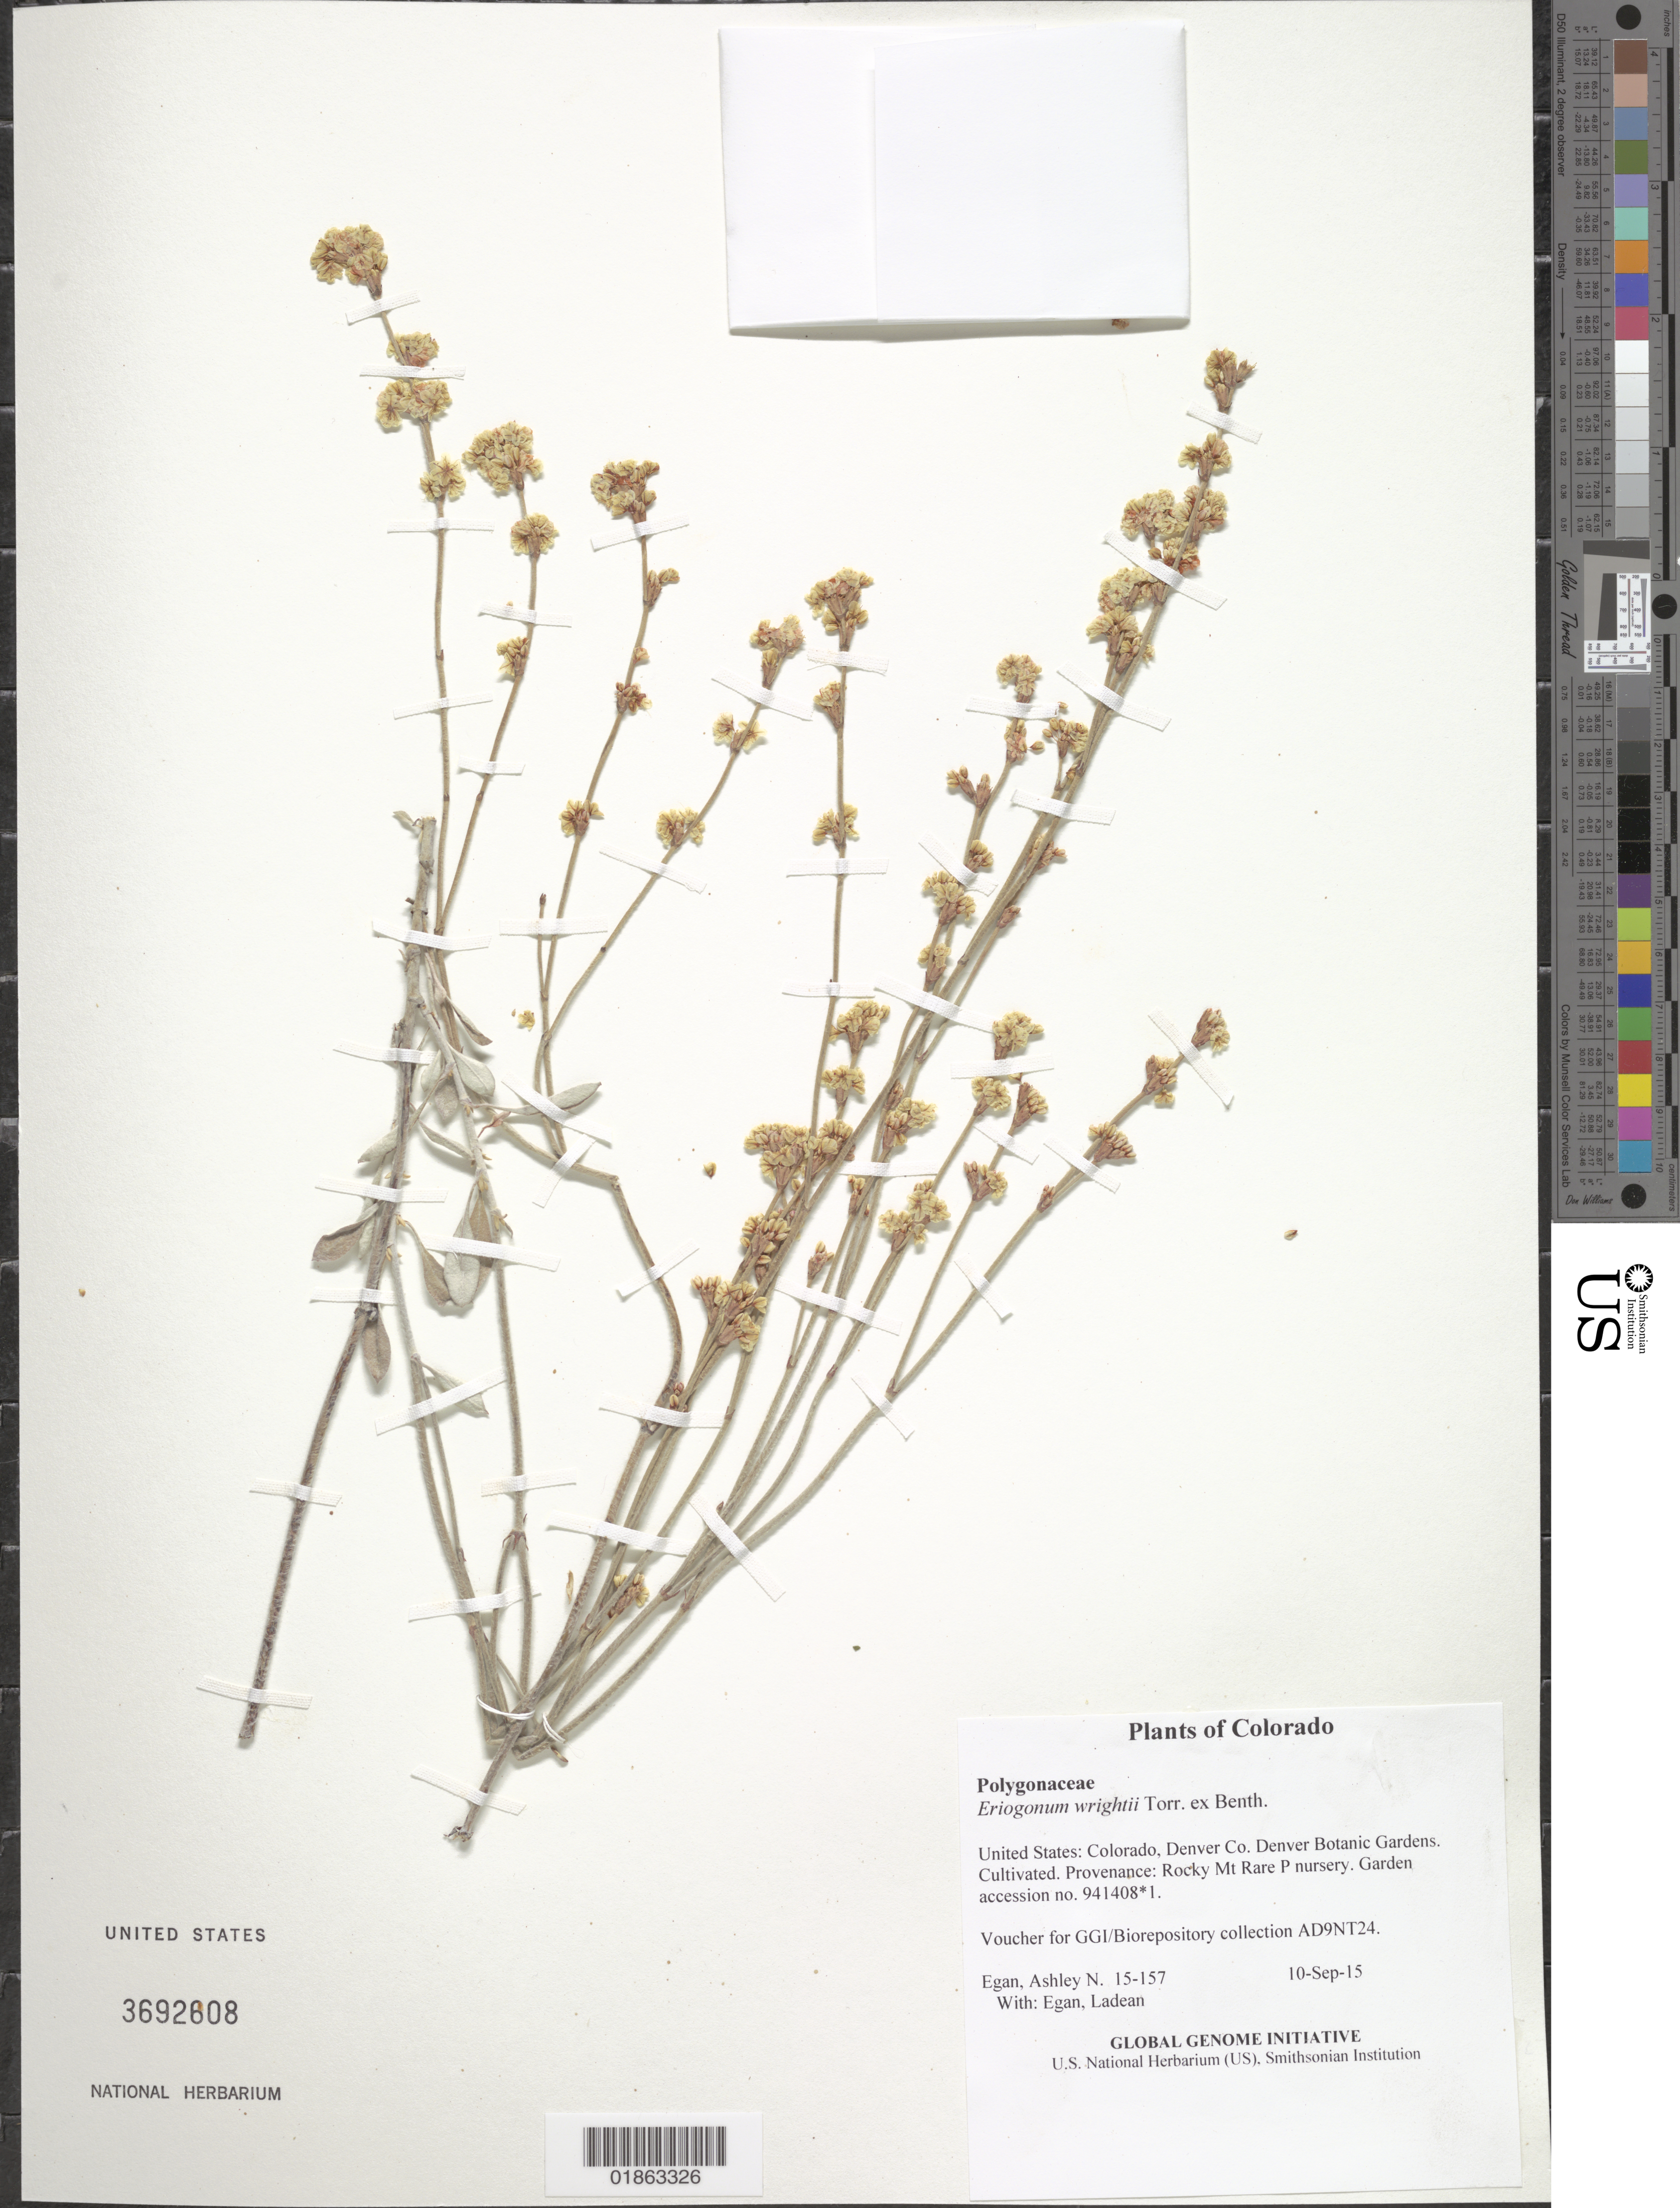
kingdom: Plantae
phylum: Tracheophyta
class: Magnoliopsida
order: Caryophyllales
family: Polygonaceae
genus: Eriogonum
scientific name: Eriogonum wrightii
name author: Torr. ex Benth.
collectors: A. N. Egan & L. Egan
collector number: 15-157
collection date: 2015-09-10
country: United States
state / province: Colorado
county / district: Denver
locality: Denver Botanic Gardens. Cultivated. Provenance: Rocky Mt Rare P nursery. Garden accession no. 941408.1.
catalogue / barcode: US 3692608